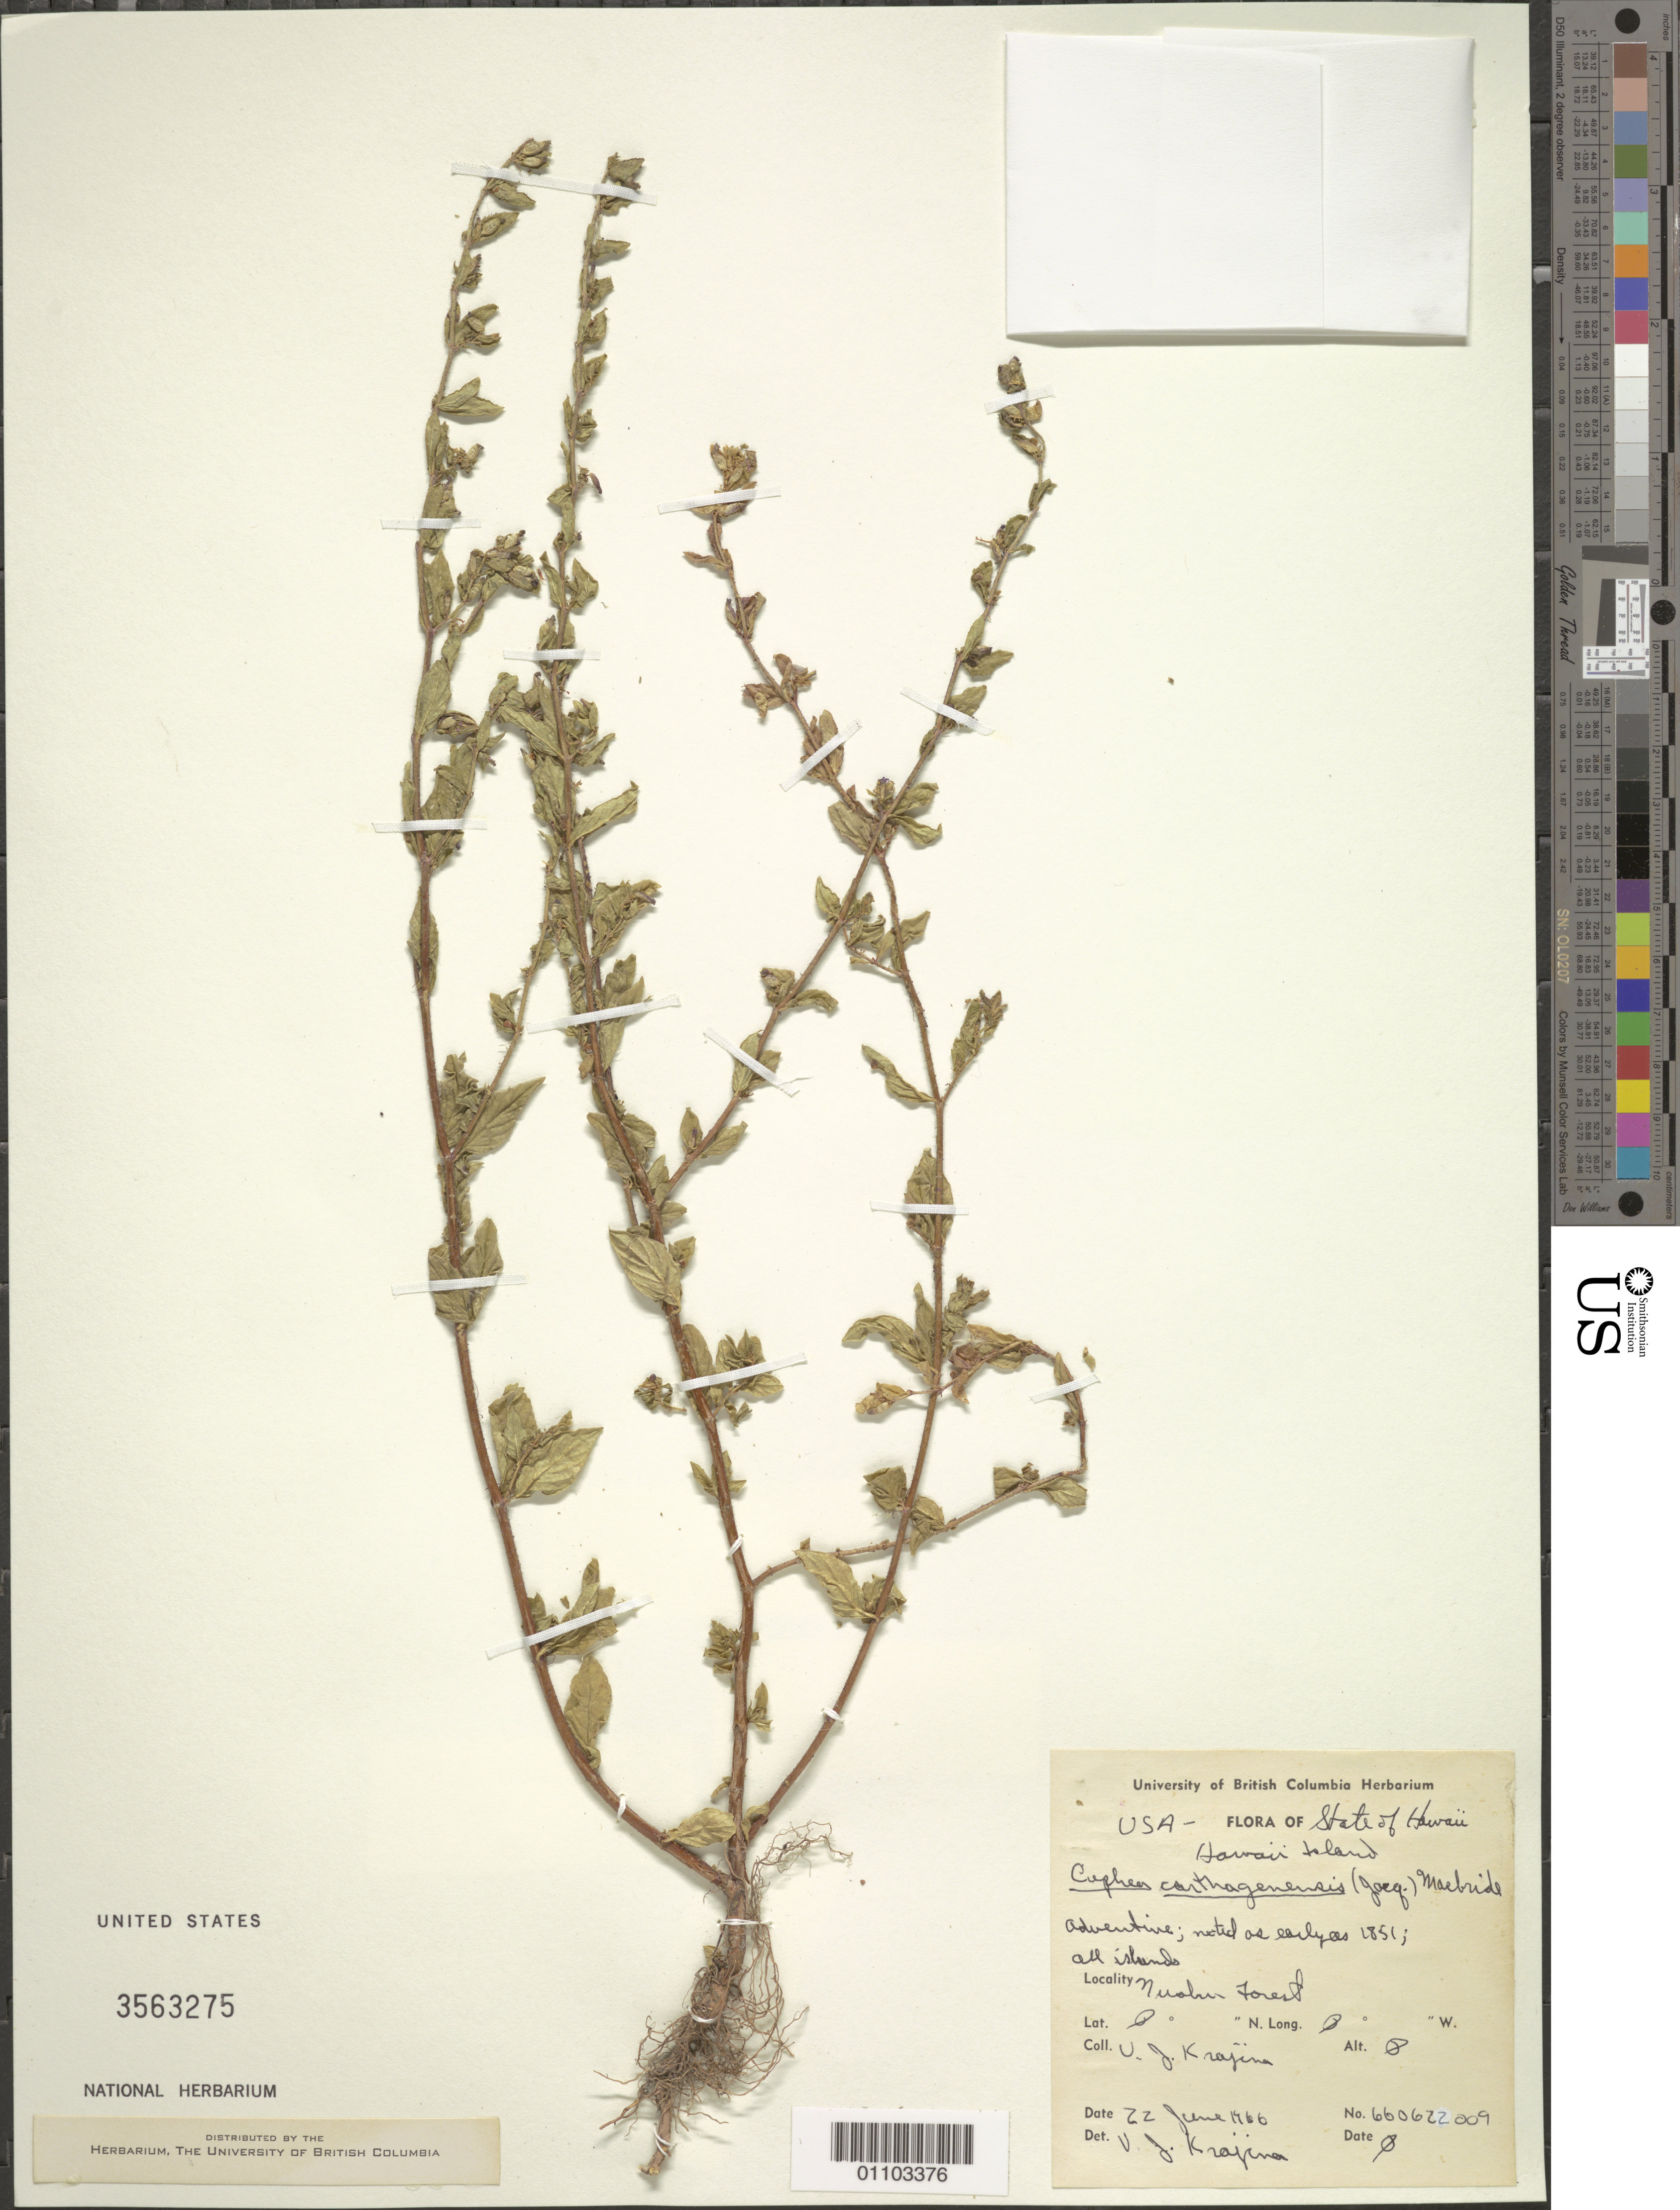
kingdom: Plantae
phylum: Tracheophyta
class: Magnoliopsida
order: Myrtales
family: Lythraceae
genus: Cuphea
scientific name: Cuphea carthagenensis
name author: (Jacq.) J.F. Macbr.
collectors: V. Krajina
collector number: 660622009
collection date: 1966-06-22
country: United States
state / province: Hawaii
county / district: Hawaii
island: Hawaii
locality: Nuoluu (?) Forest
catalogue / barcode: US 3563275